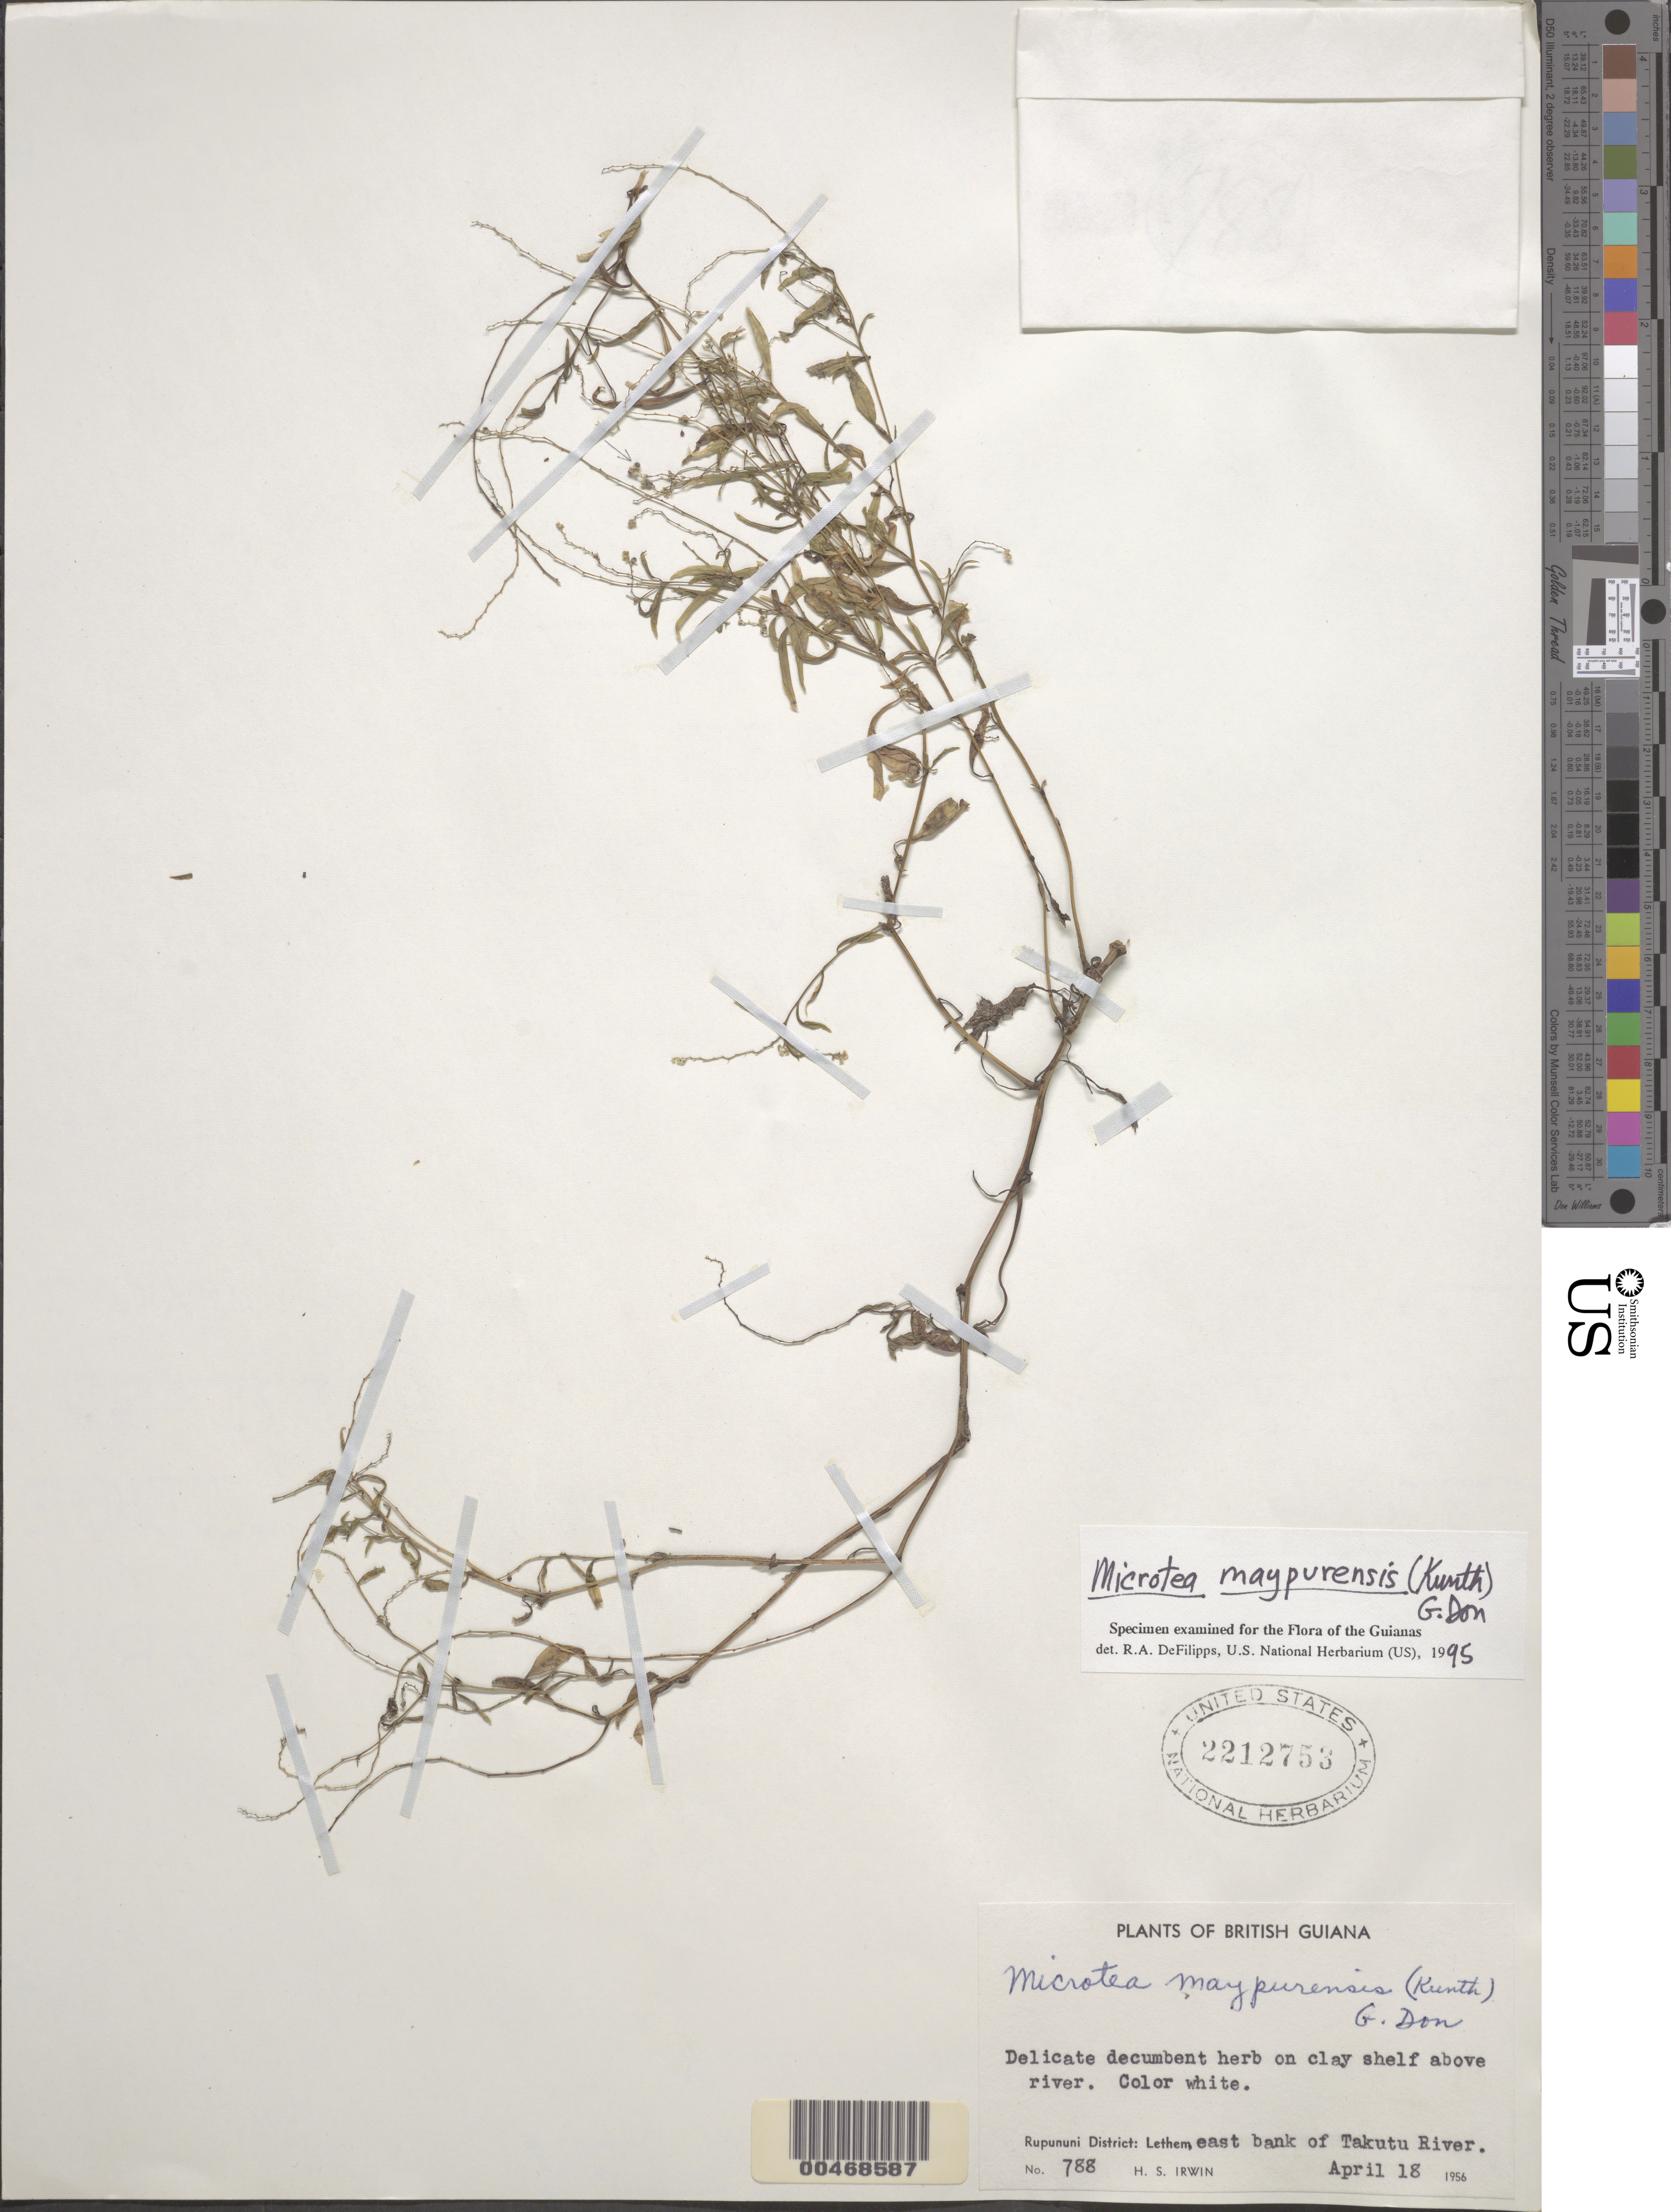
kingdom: Plantae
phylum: Tracheophyta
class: Magnoliopsida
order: Caryophyllales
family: Microteaceae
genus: Microtea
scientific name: Microtea maypurensis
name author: (Kunth) G. Don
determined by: DeFilipps, R. A.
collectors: H. Irwin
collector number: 788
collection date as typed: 18 Apr 1956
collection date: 1956-04-18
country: Guyana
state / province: U. Takutu-U. Essequibo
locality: Lethem, on east bank of Takutu River. [In former Rupununi Region.]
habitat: Clay shelf above river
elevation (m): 107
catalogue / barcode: US 2212753